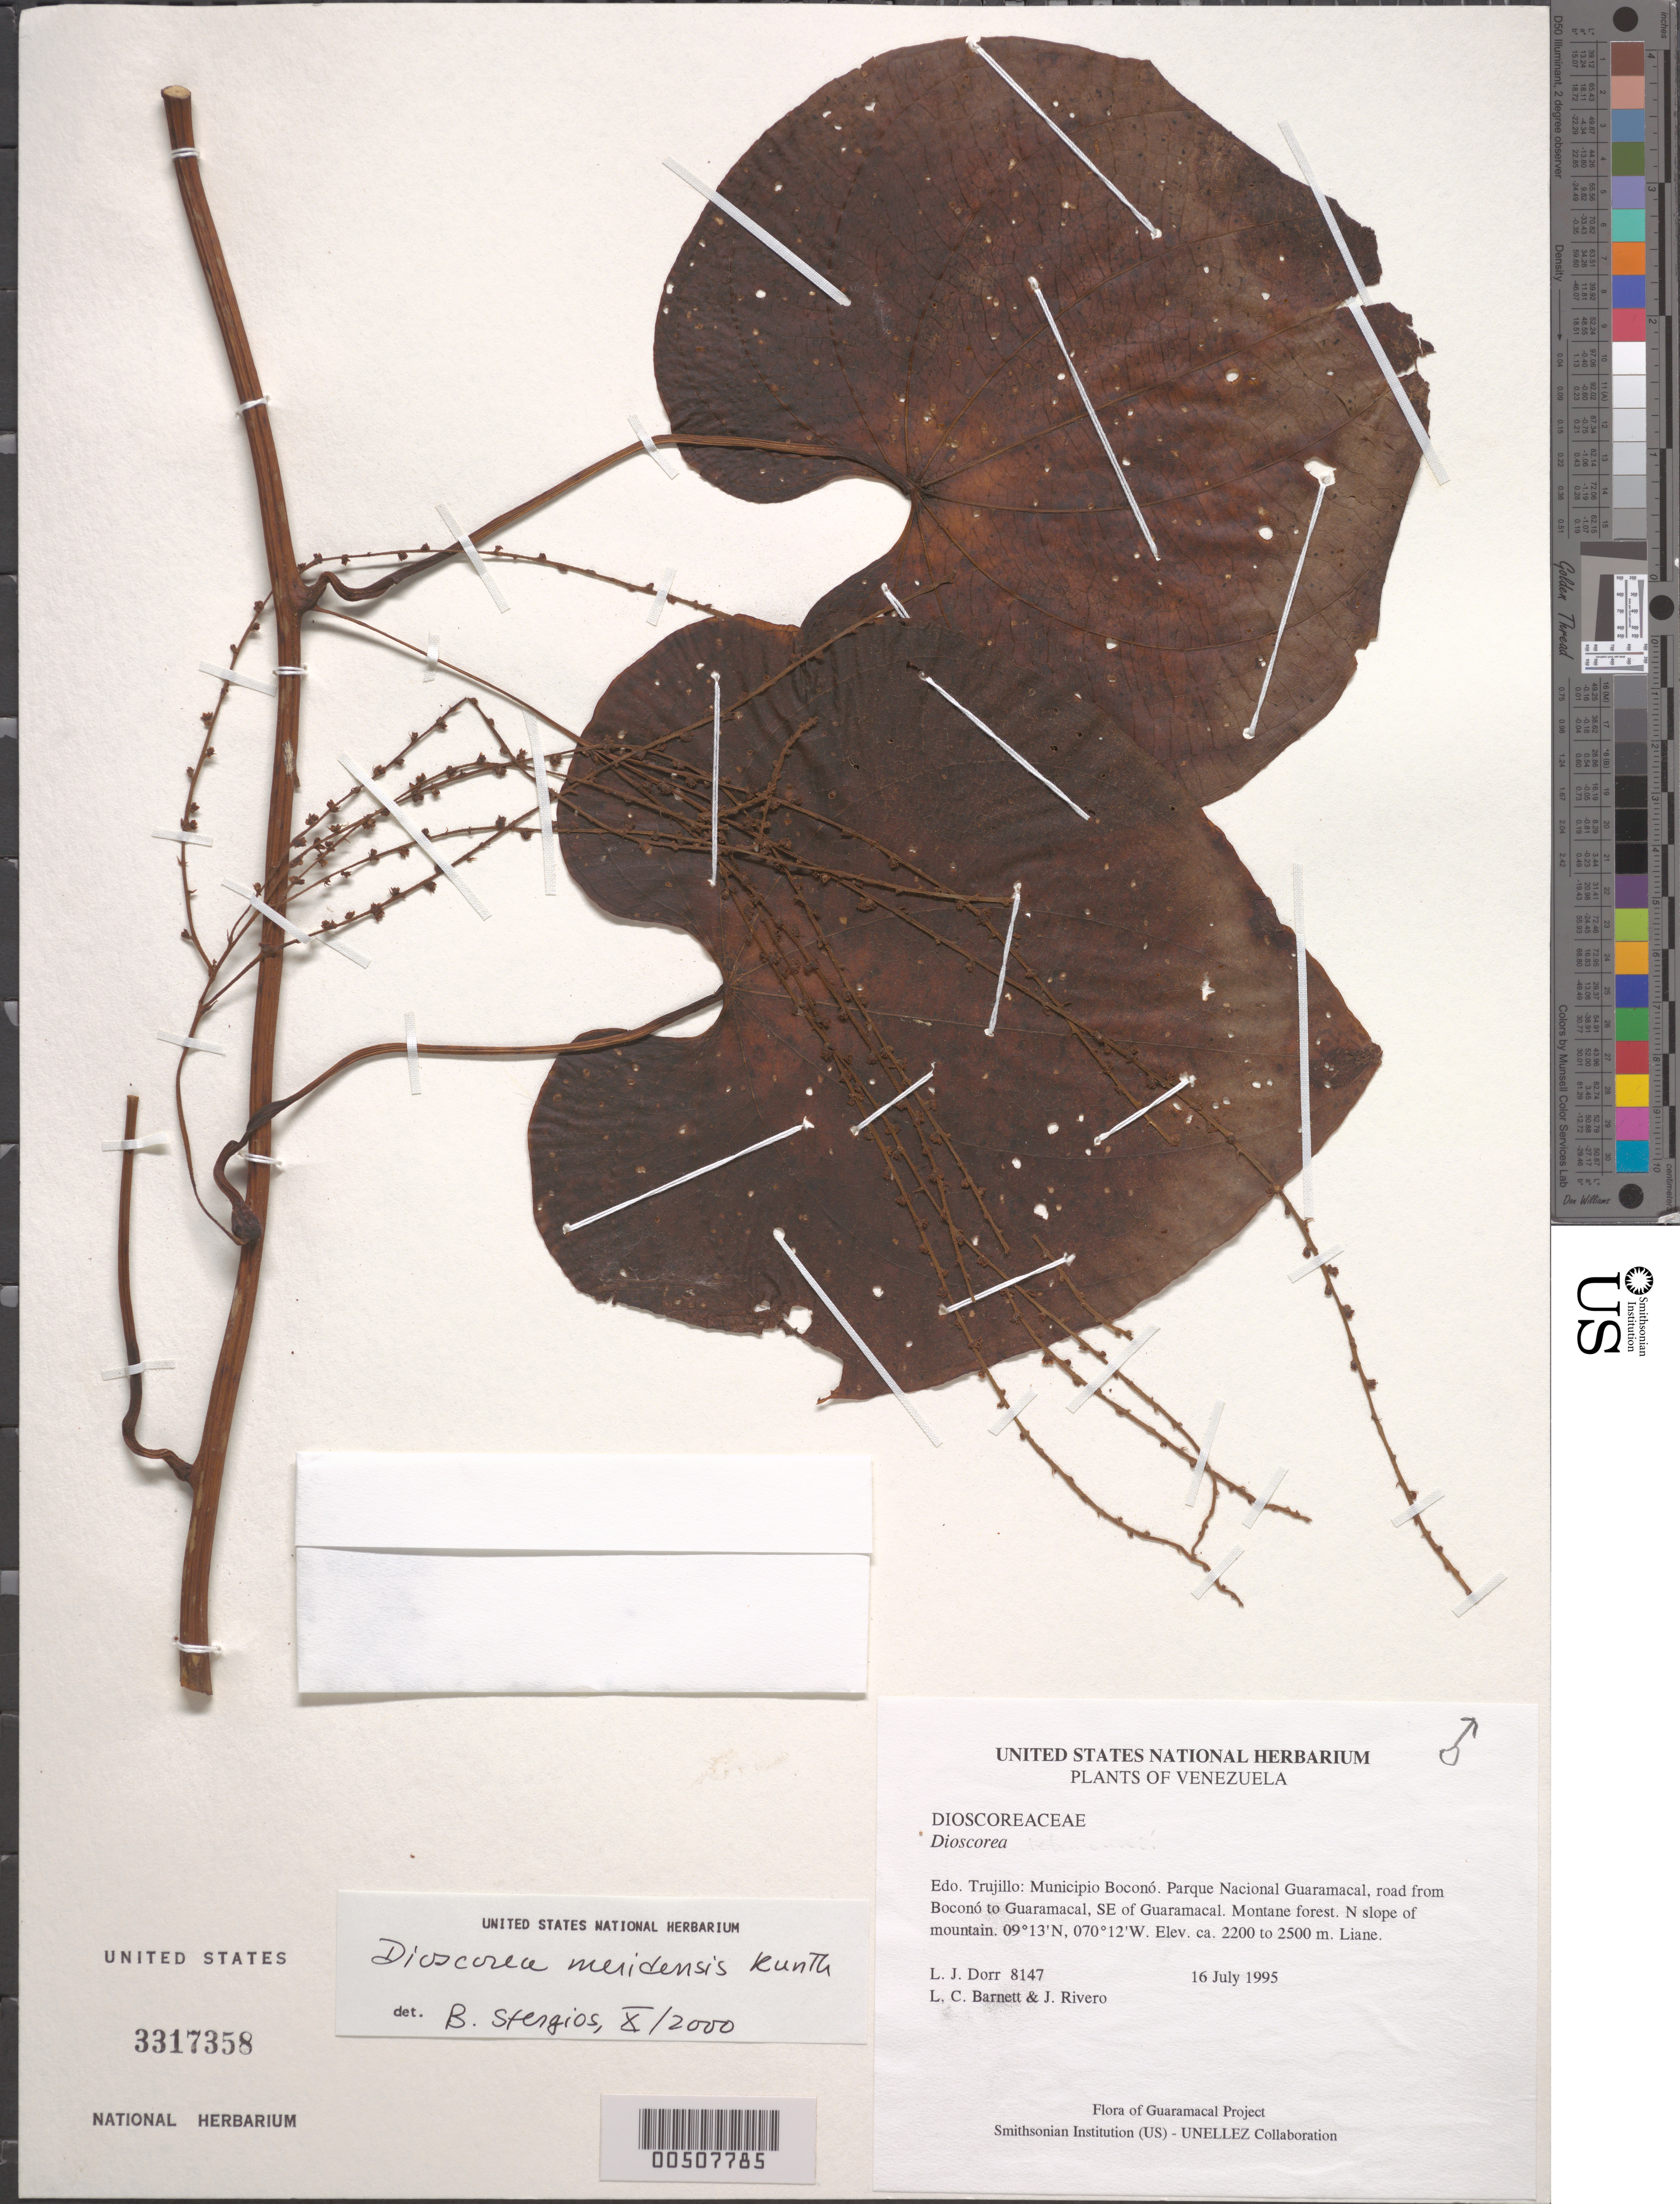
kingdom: Plantae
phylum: Tracheophyta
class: Liliopsida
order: Dioscoreales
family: Dioscoreaceae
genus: Dioscorea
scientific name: Dioscorea meridensis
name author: Kunth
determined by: Stergios, B. G.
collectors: L. J. Dorr, L. C. Barnett & J. Rivero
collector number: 8147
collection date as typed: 16 Jul 1995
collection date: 1995-07-16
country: Venezuela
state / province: Trujillo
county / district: Boconó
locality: Parque Nacional Guaramacal, road from Boconó to Guaramacal, SE of Guaramacal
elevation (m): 2200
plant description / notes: MEXU, PORT, US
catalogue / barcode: US 3317358